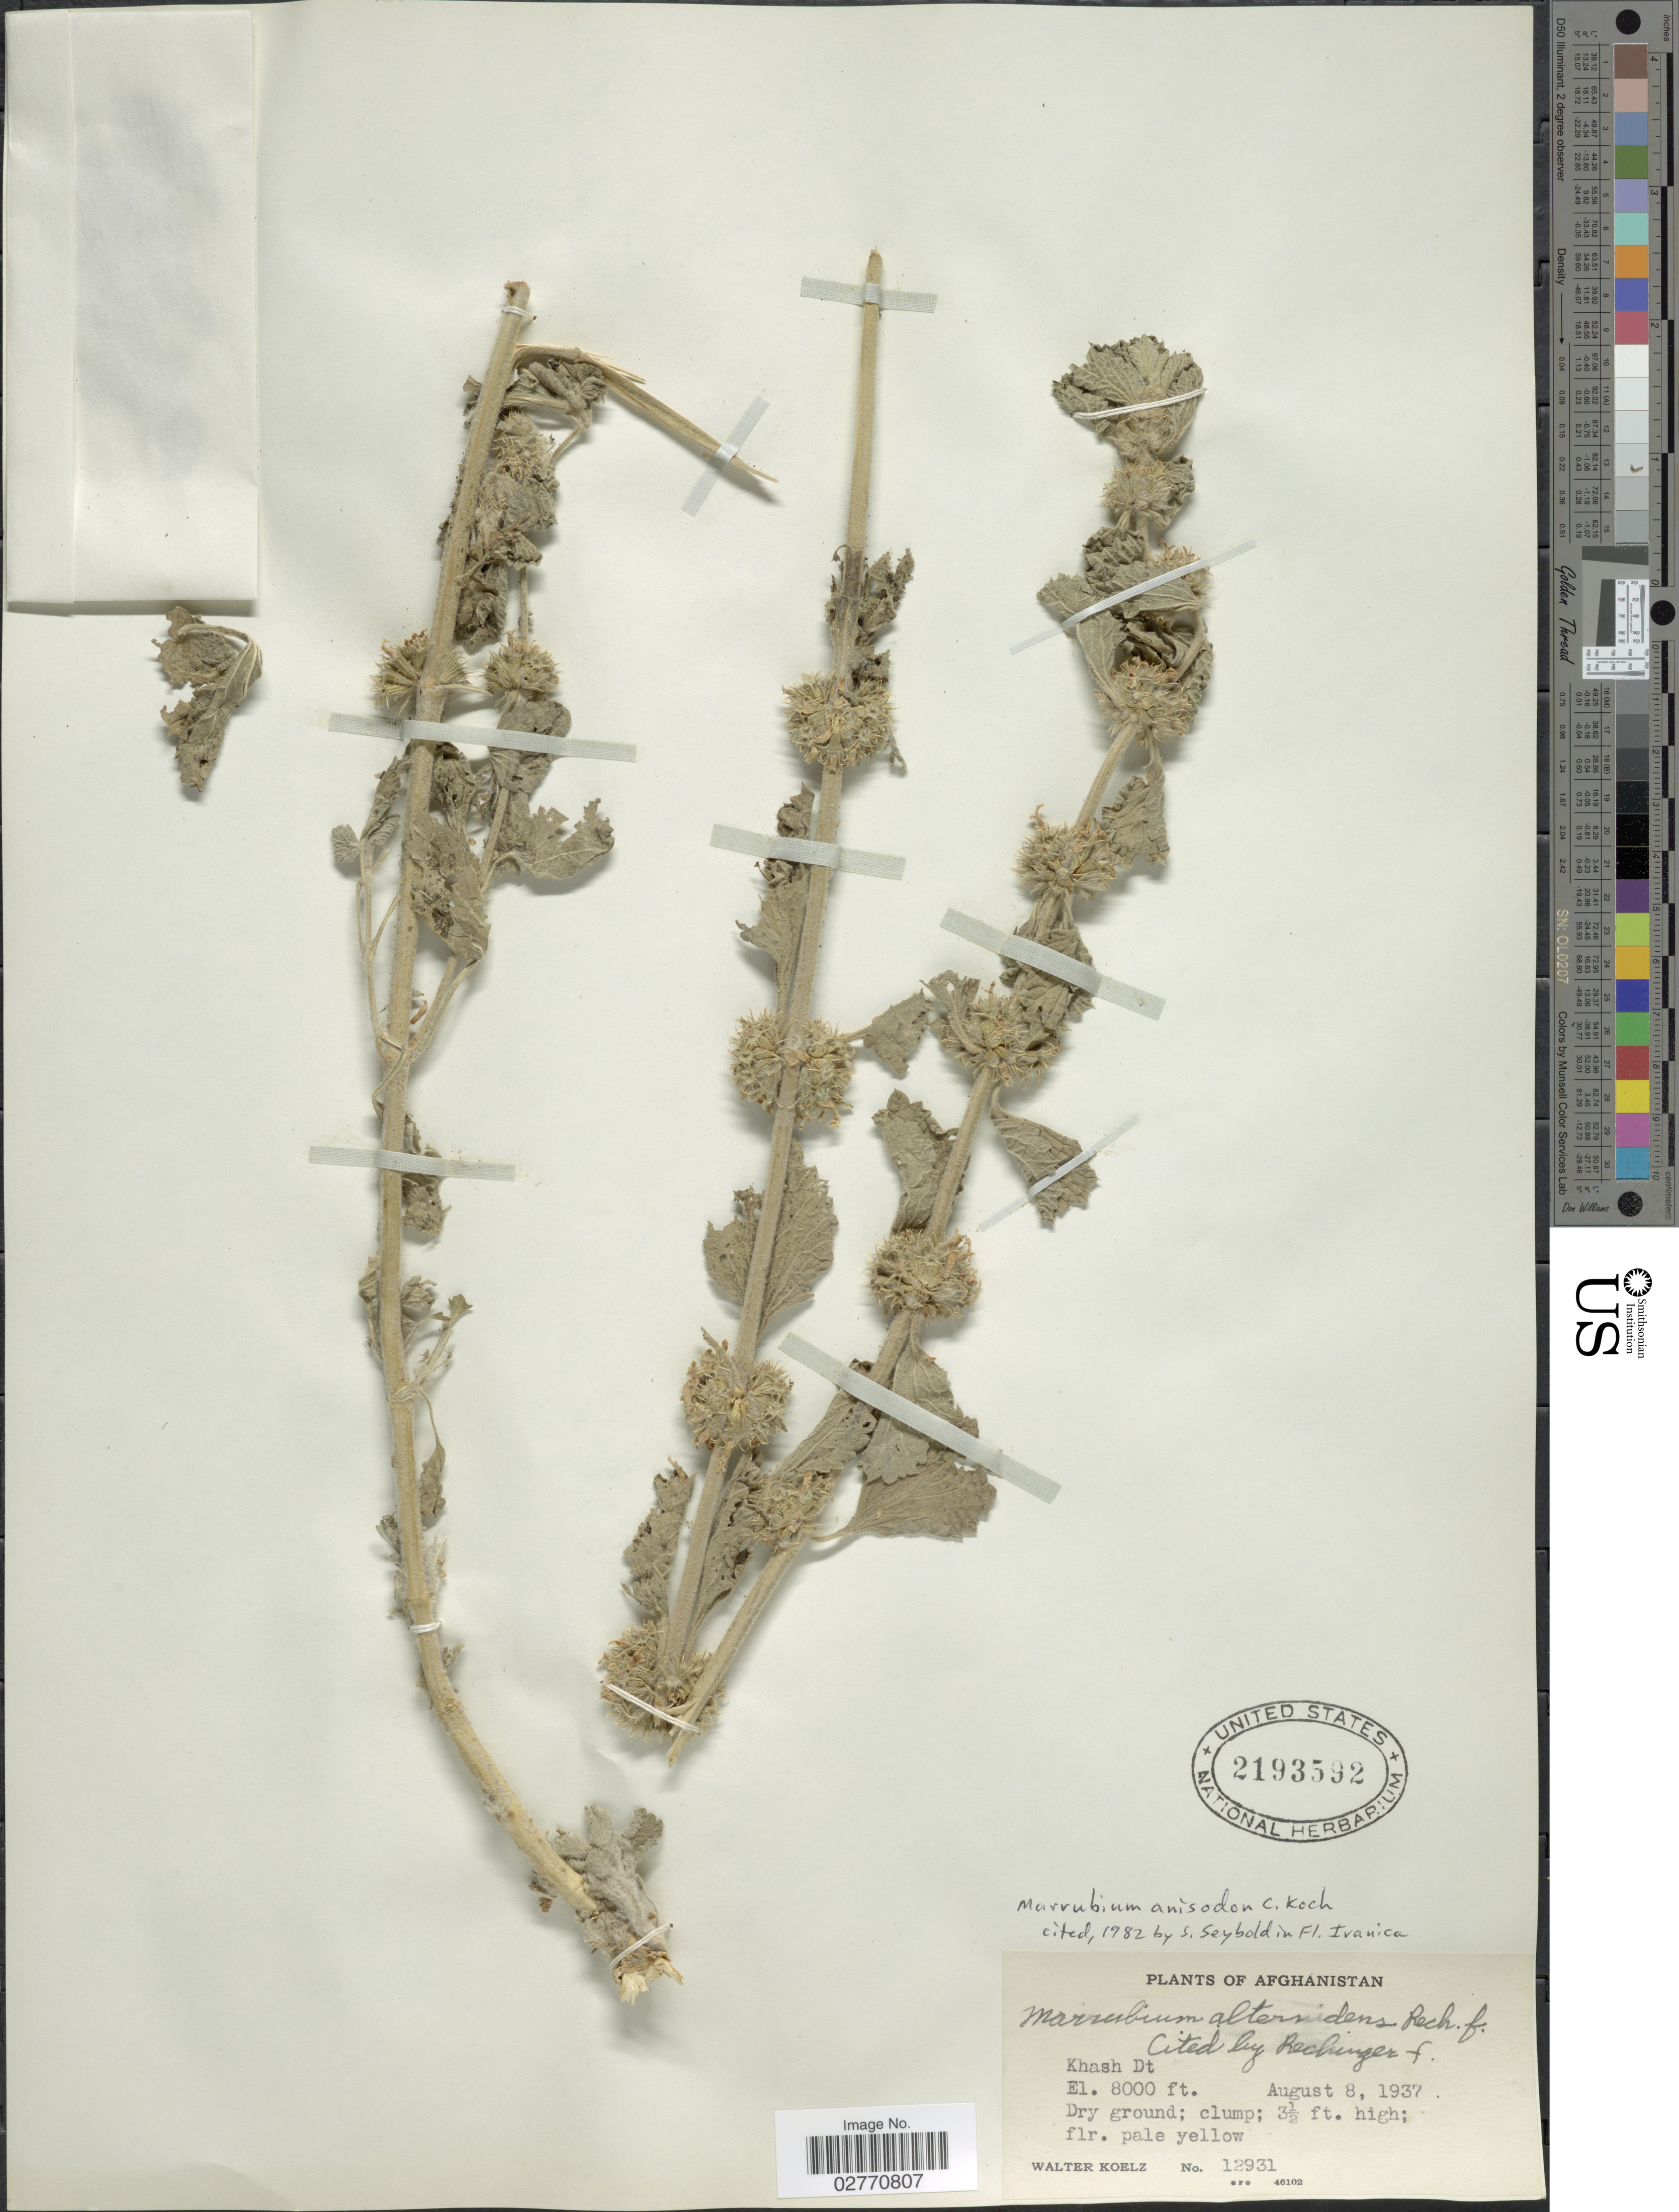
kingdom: Plantae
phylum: Tracheophyta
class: Magnoliopsida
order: Lamiales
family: Lamiaceae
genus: Marrubium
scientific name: Marrubium anisodon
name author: K. Koch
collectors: W. N. Koelz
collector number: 12931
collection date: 1937-08-08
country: Afghanistan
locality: Khash Dt.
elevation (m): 2438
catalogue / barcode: US 2193592